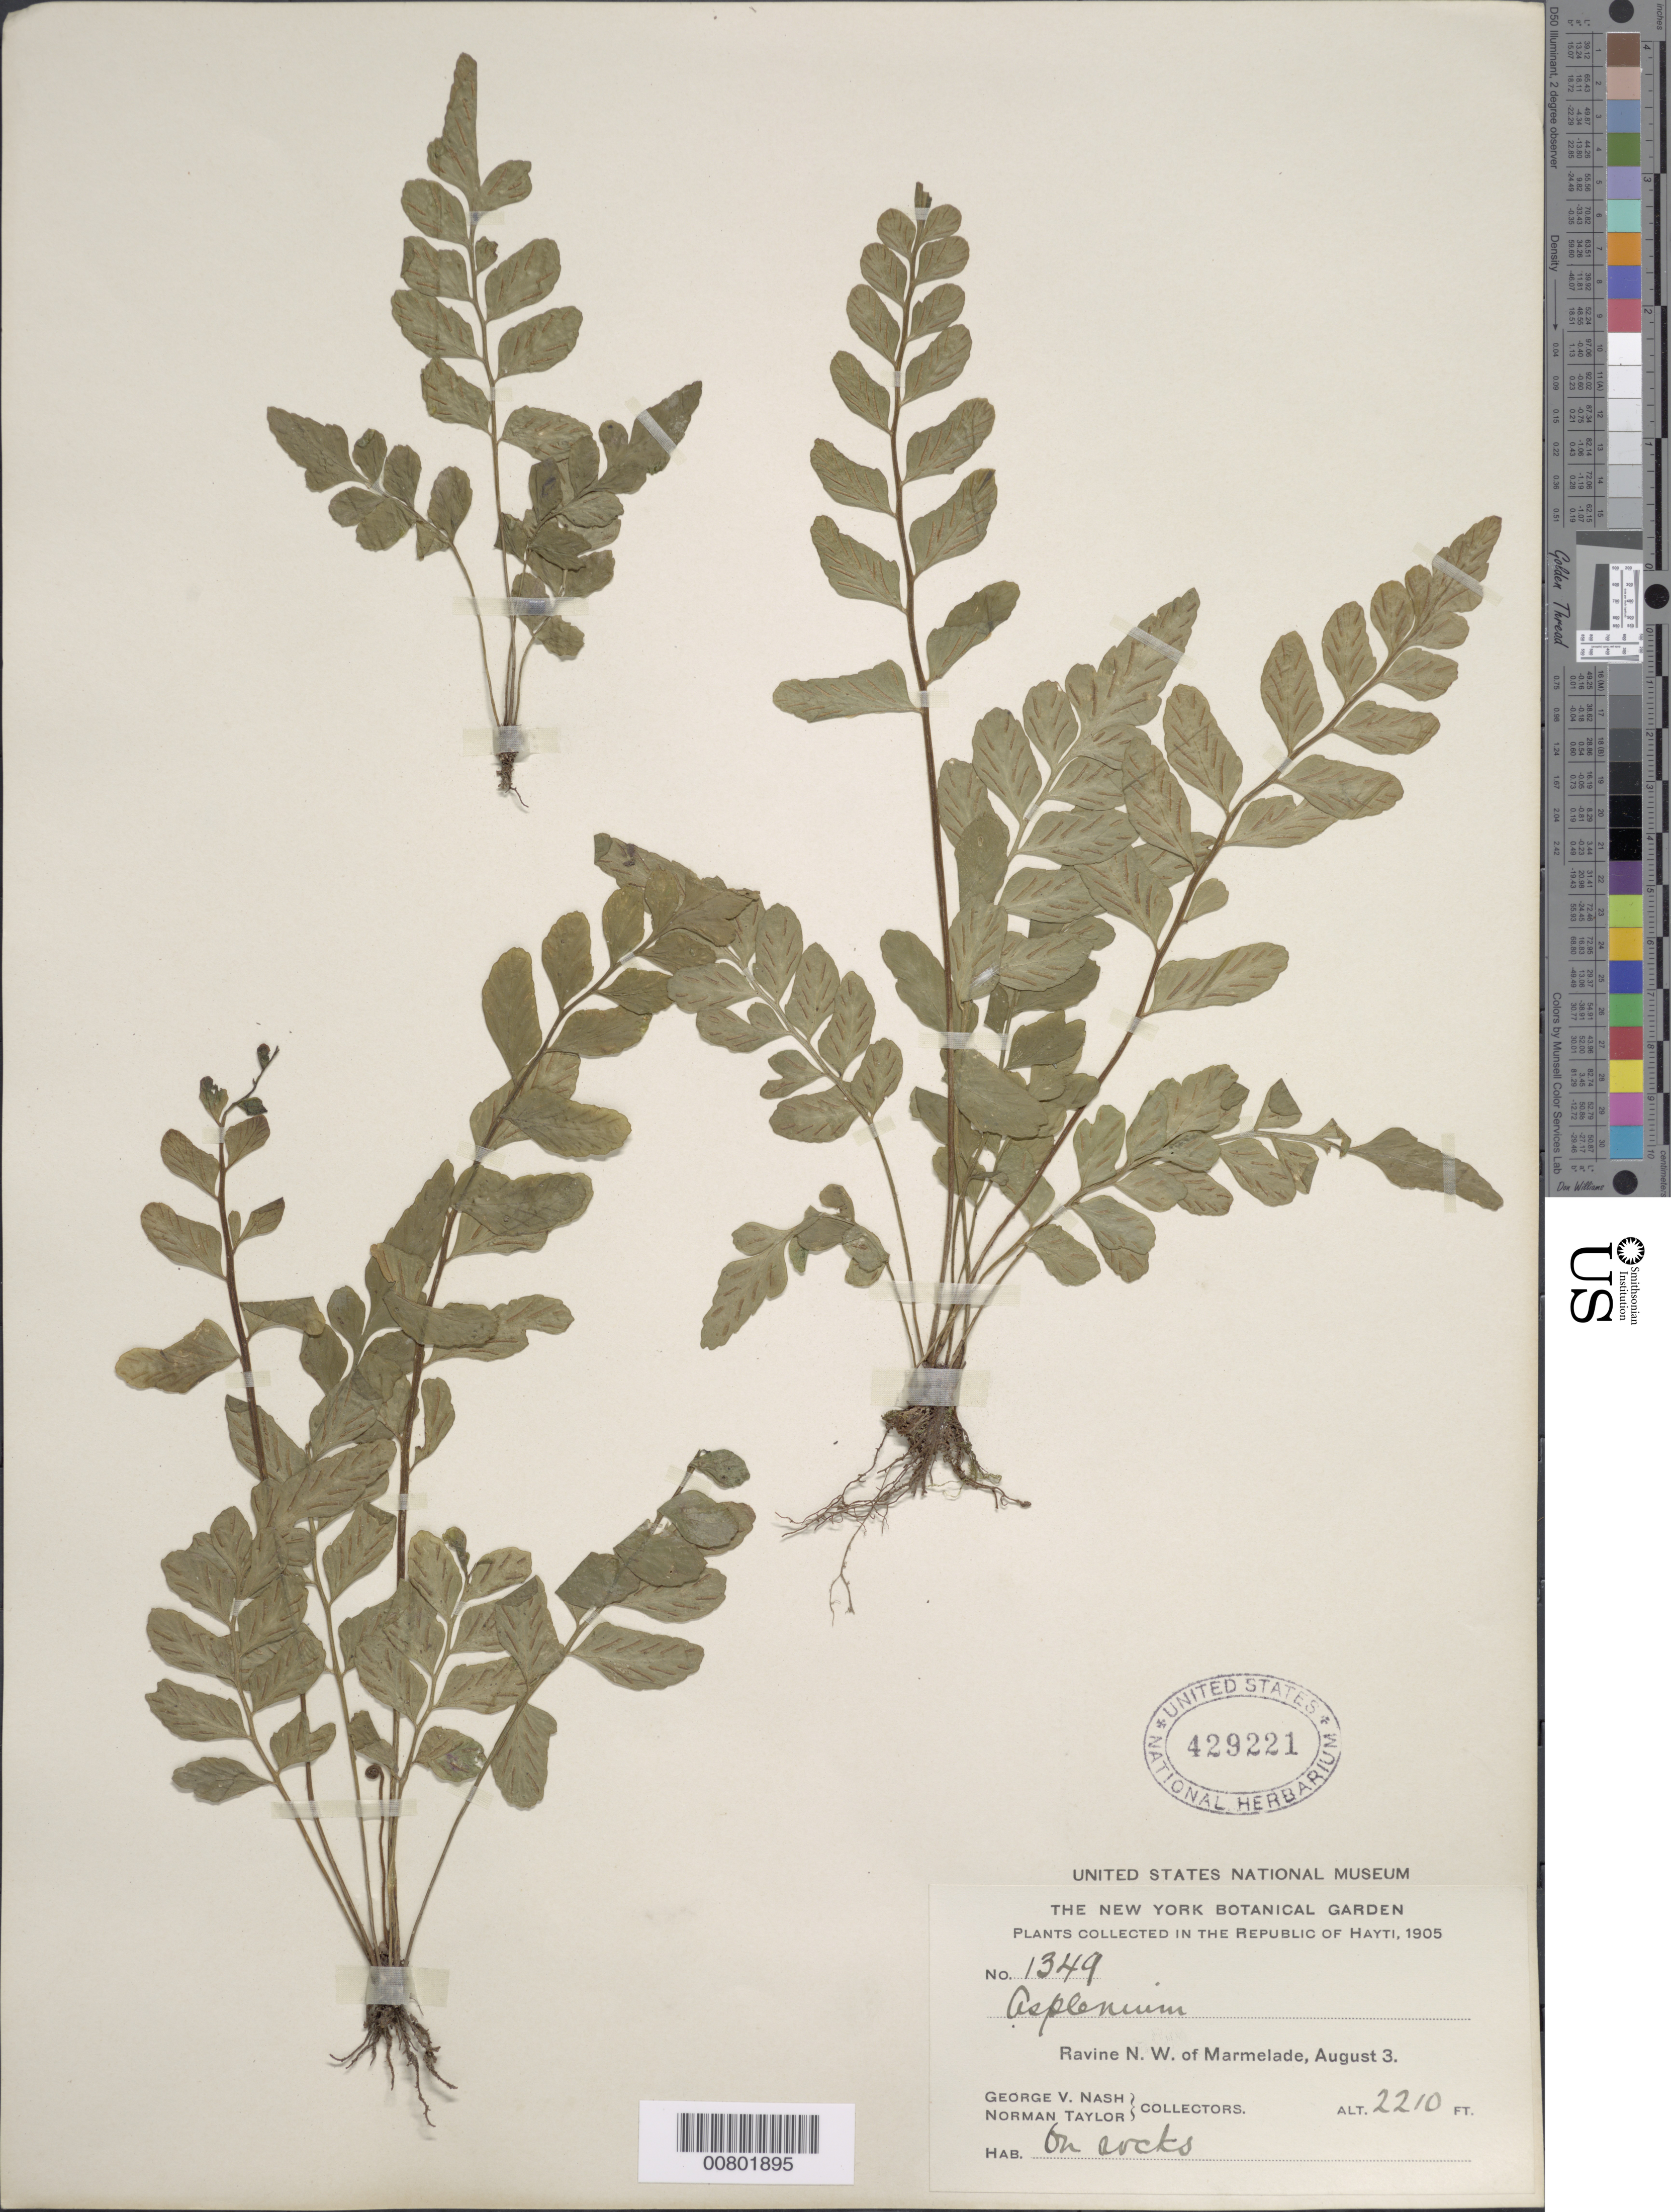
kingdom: Plantae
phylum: Tracheophyta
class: Polypodiopsida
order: Polypodiales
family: Aspleniaceae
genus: Asplenium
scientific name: Asplenium abscissum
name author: Willd.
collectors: G. V. Nash & N. Taylor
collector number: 1349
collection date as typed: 03 Aug 1905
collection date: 1905-08-03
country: Haiti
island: Hispaniola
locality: Marmelade, NW of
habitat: Ravine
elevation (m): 674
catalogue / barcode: US 429221